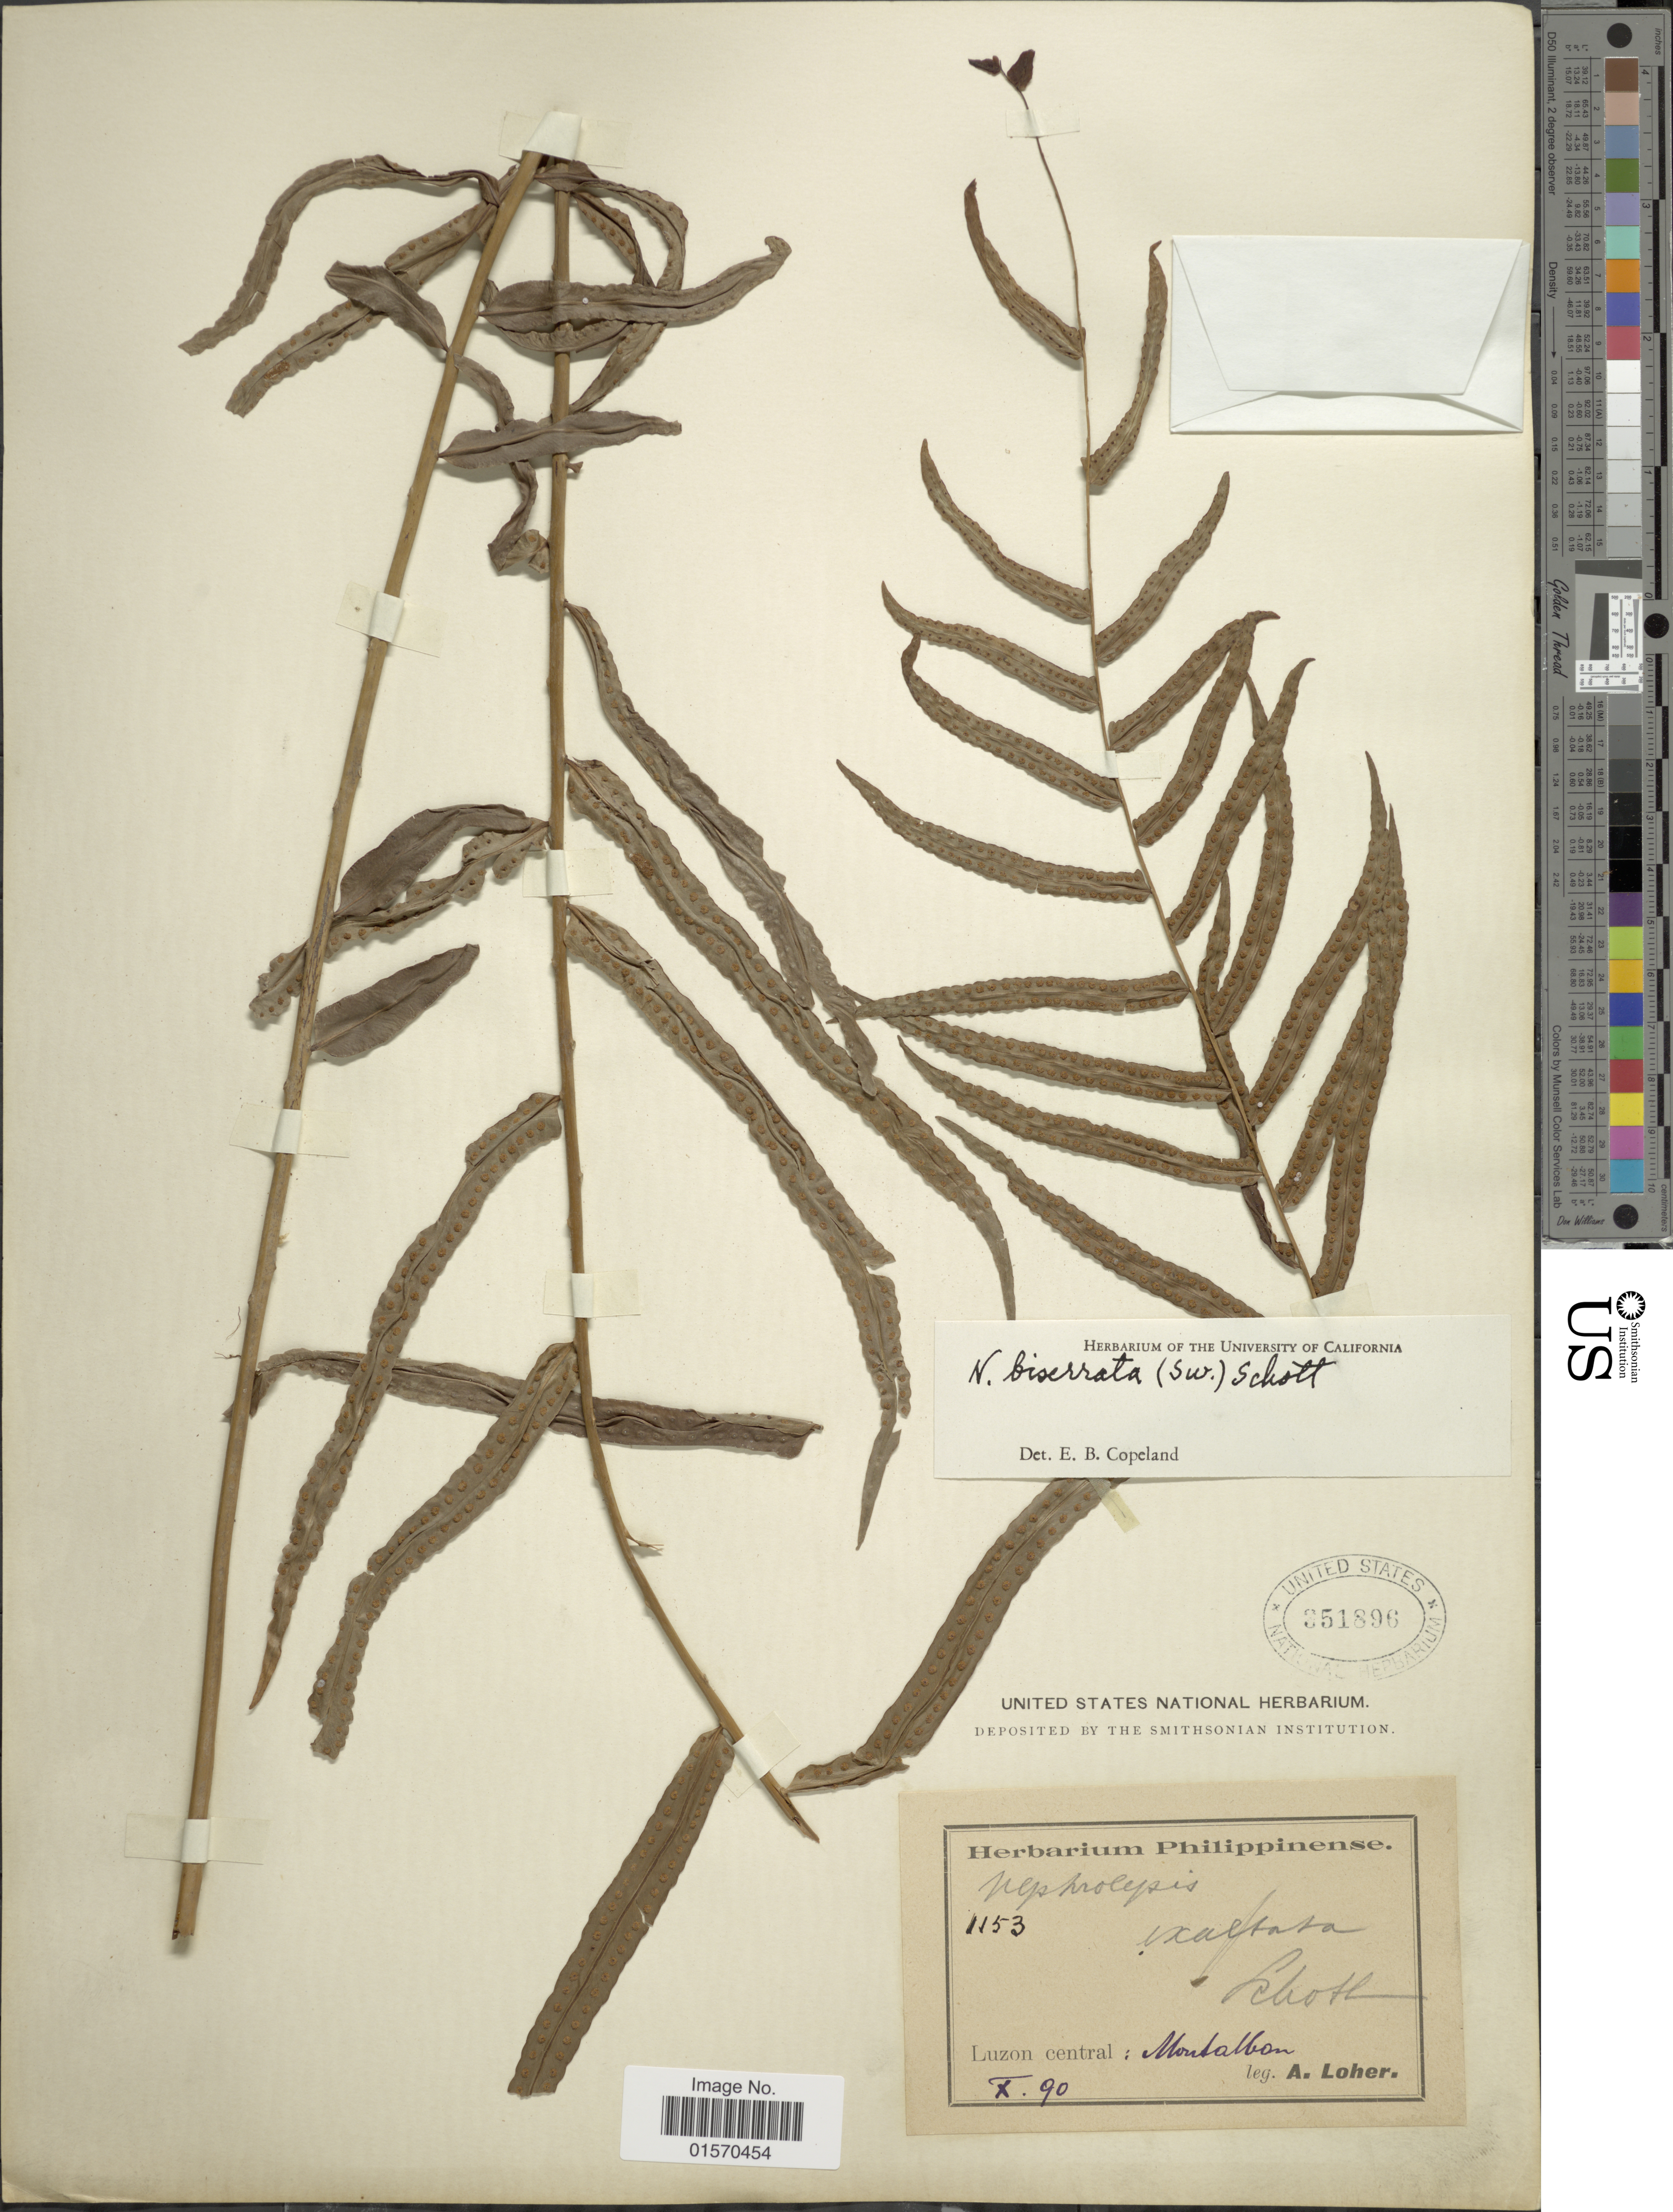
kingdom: Plantae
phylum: Tracheophyta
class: Polypodiopsida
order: Polypodiales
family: Nephrolepidaceae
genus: Nephrolepis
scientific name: Nephrolepis biserrata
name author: (Sw.) Schott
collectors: A. Loher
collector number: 1153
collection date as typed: Transcribed d/m/y: /10/90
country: Philippines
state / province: Central Luzon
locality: Luzon central: Montalban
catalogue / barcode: US 351896